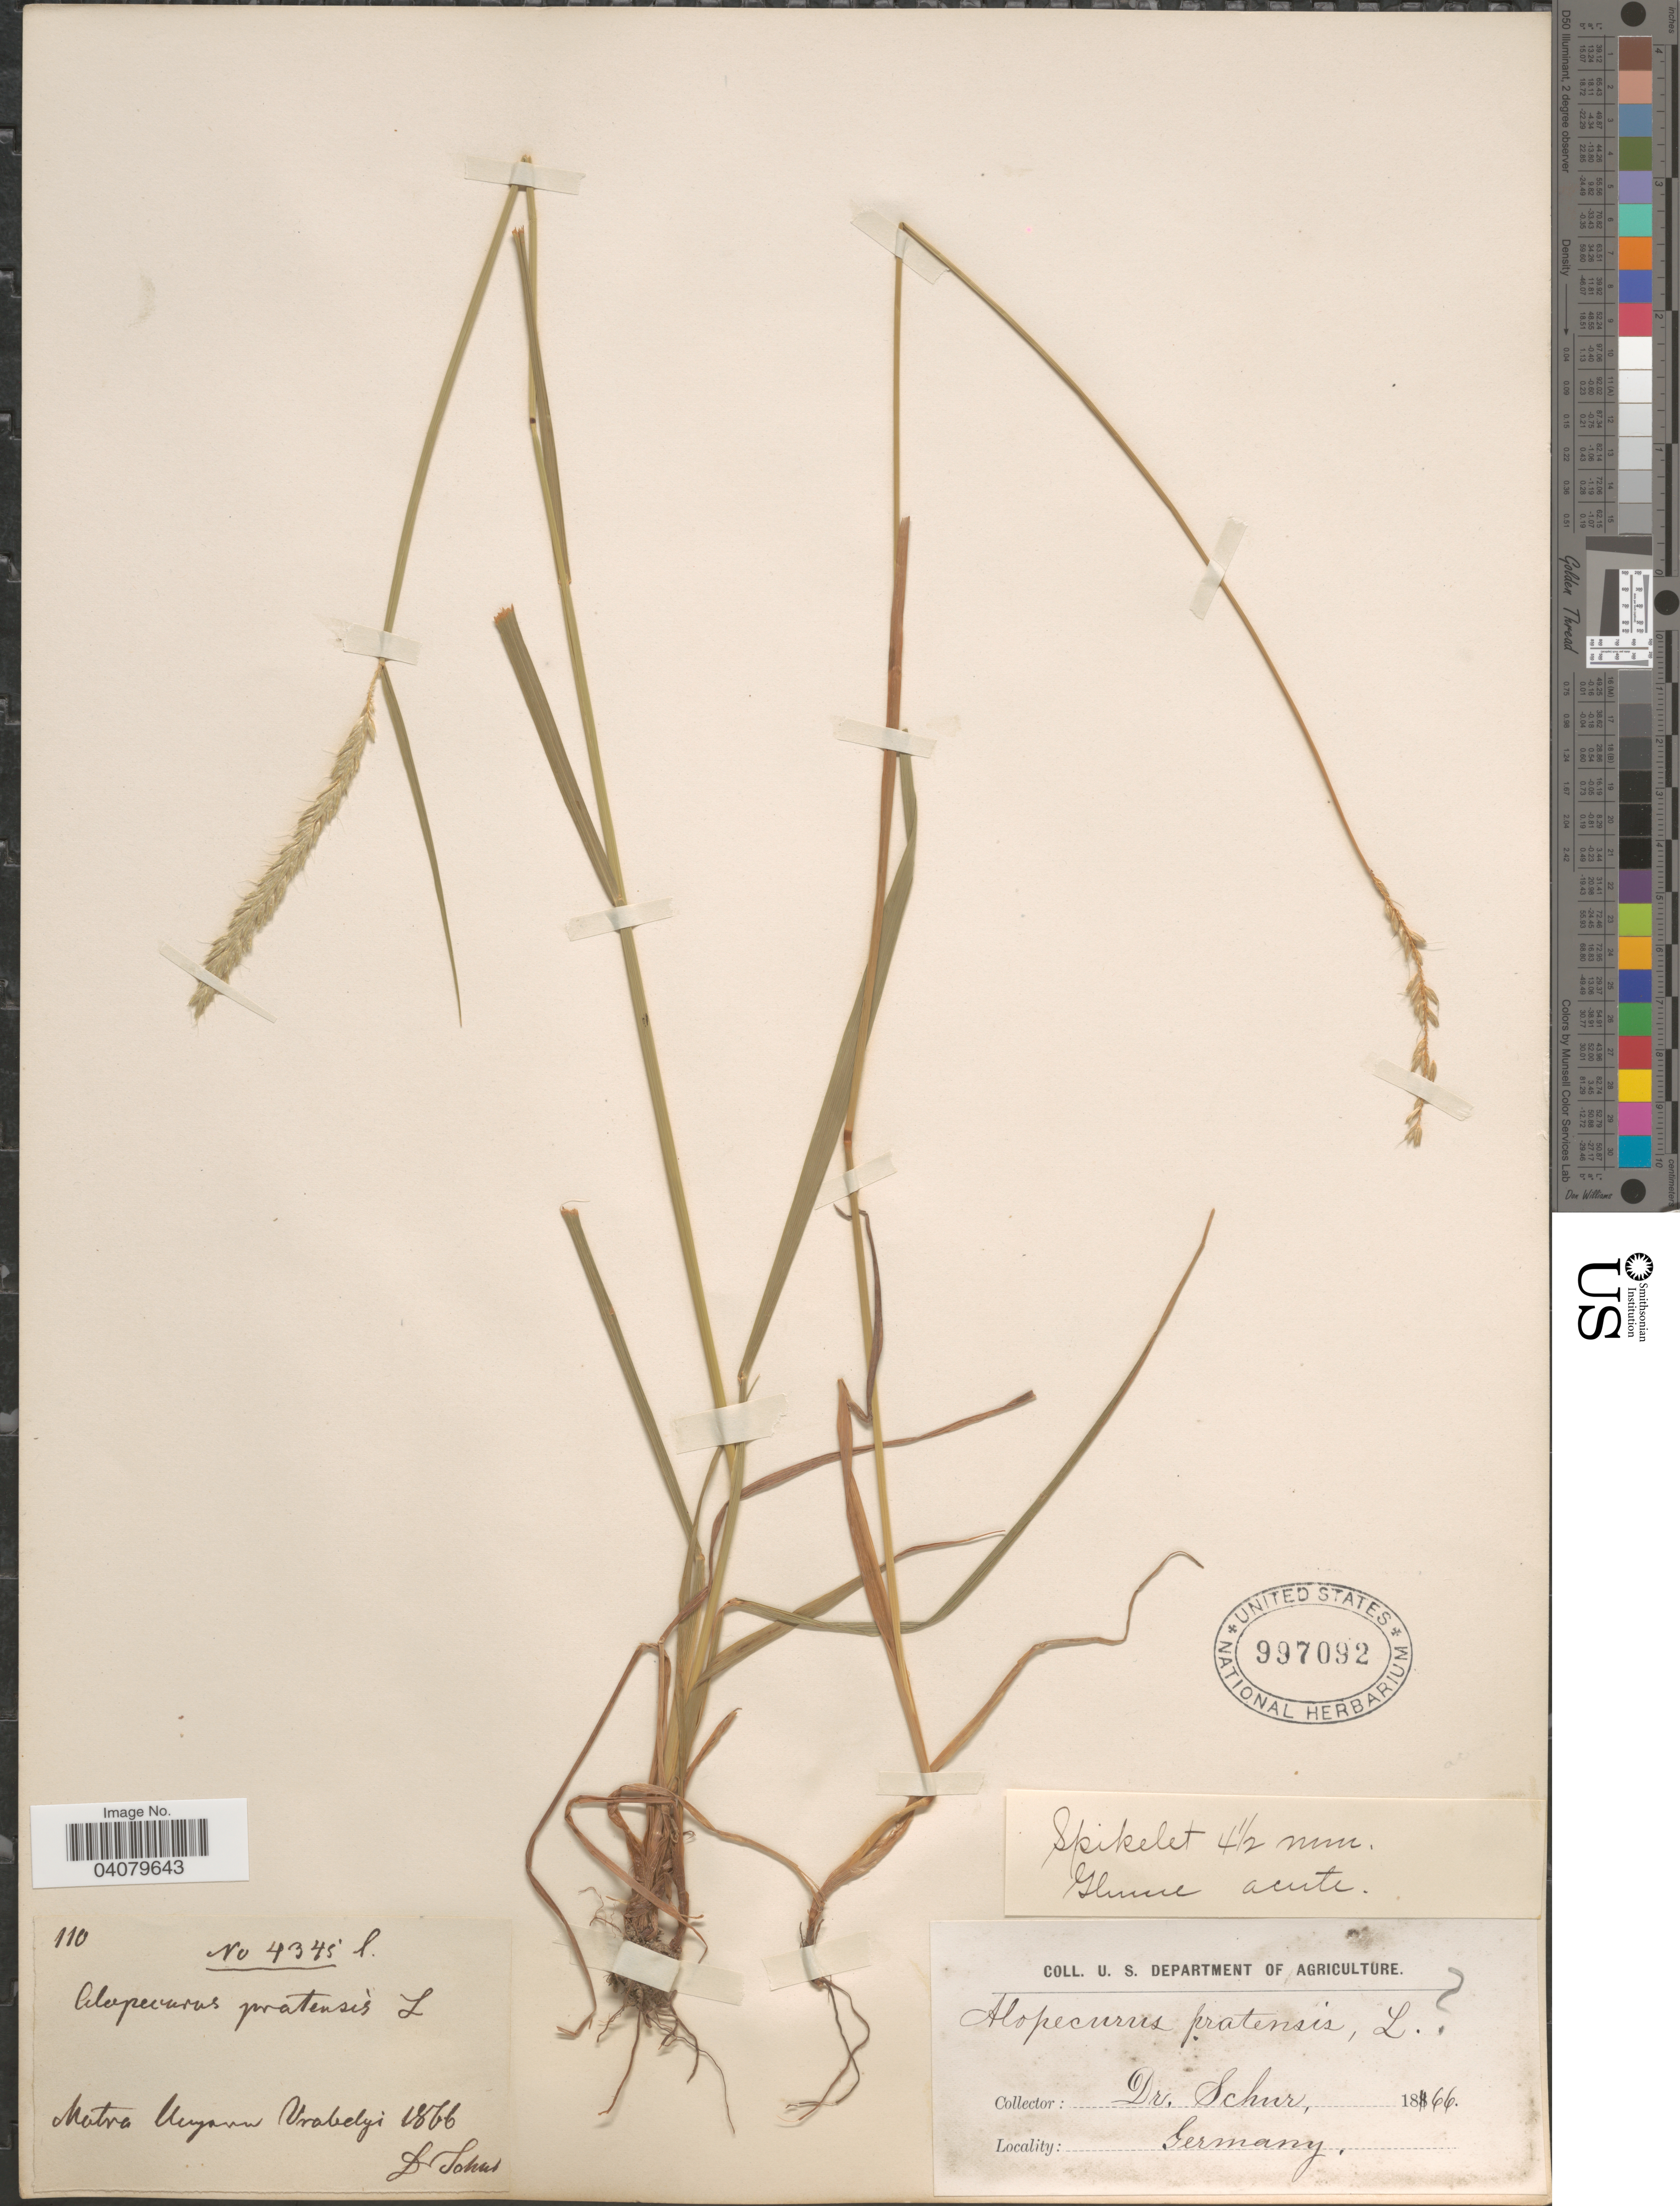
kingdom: Plantae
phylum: Tracheophyta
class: Liliopsida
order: Poales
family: Poaceae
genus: Alopecurus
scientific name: Alopecurus pratensis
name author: L.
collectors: Schur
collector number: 4345/110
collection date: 1866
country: Germany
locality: Matra Ungann Urabelyi.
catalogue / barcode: US 997092